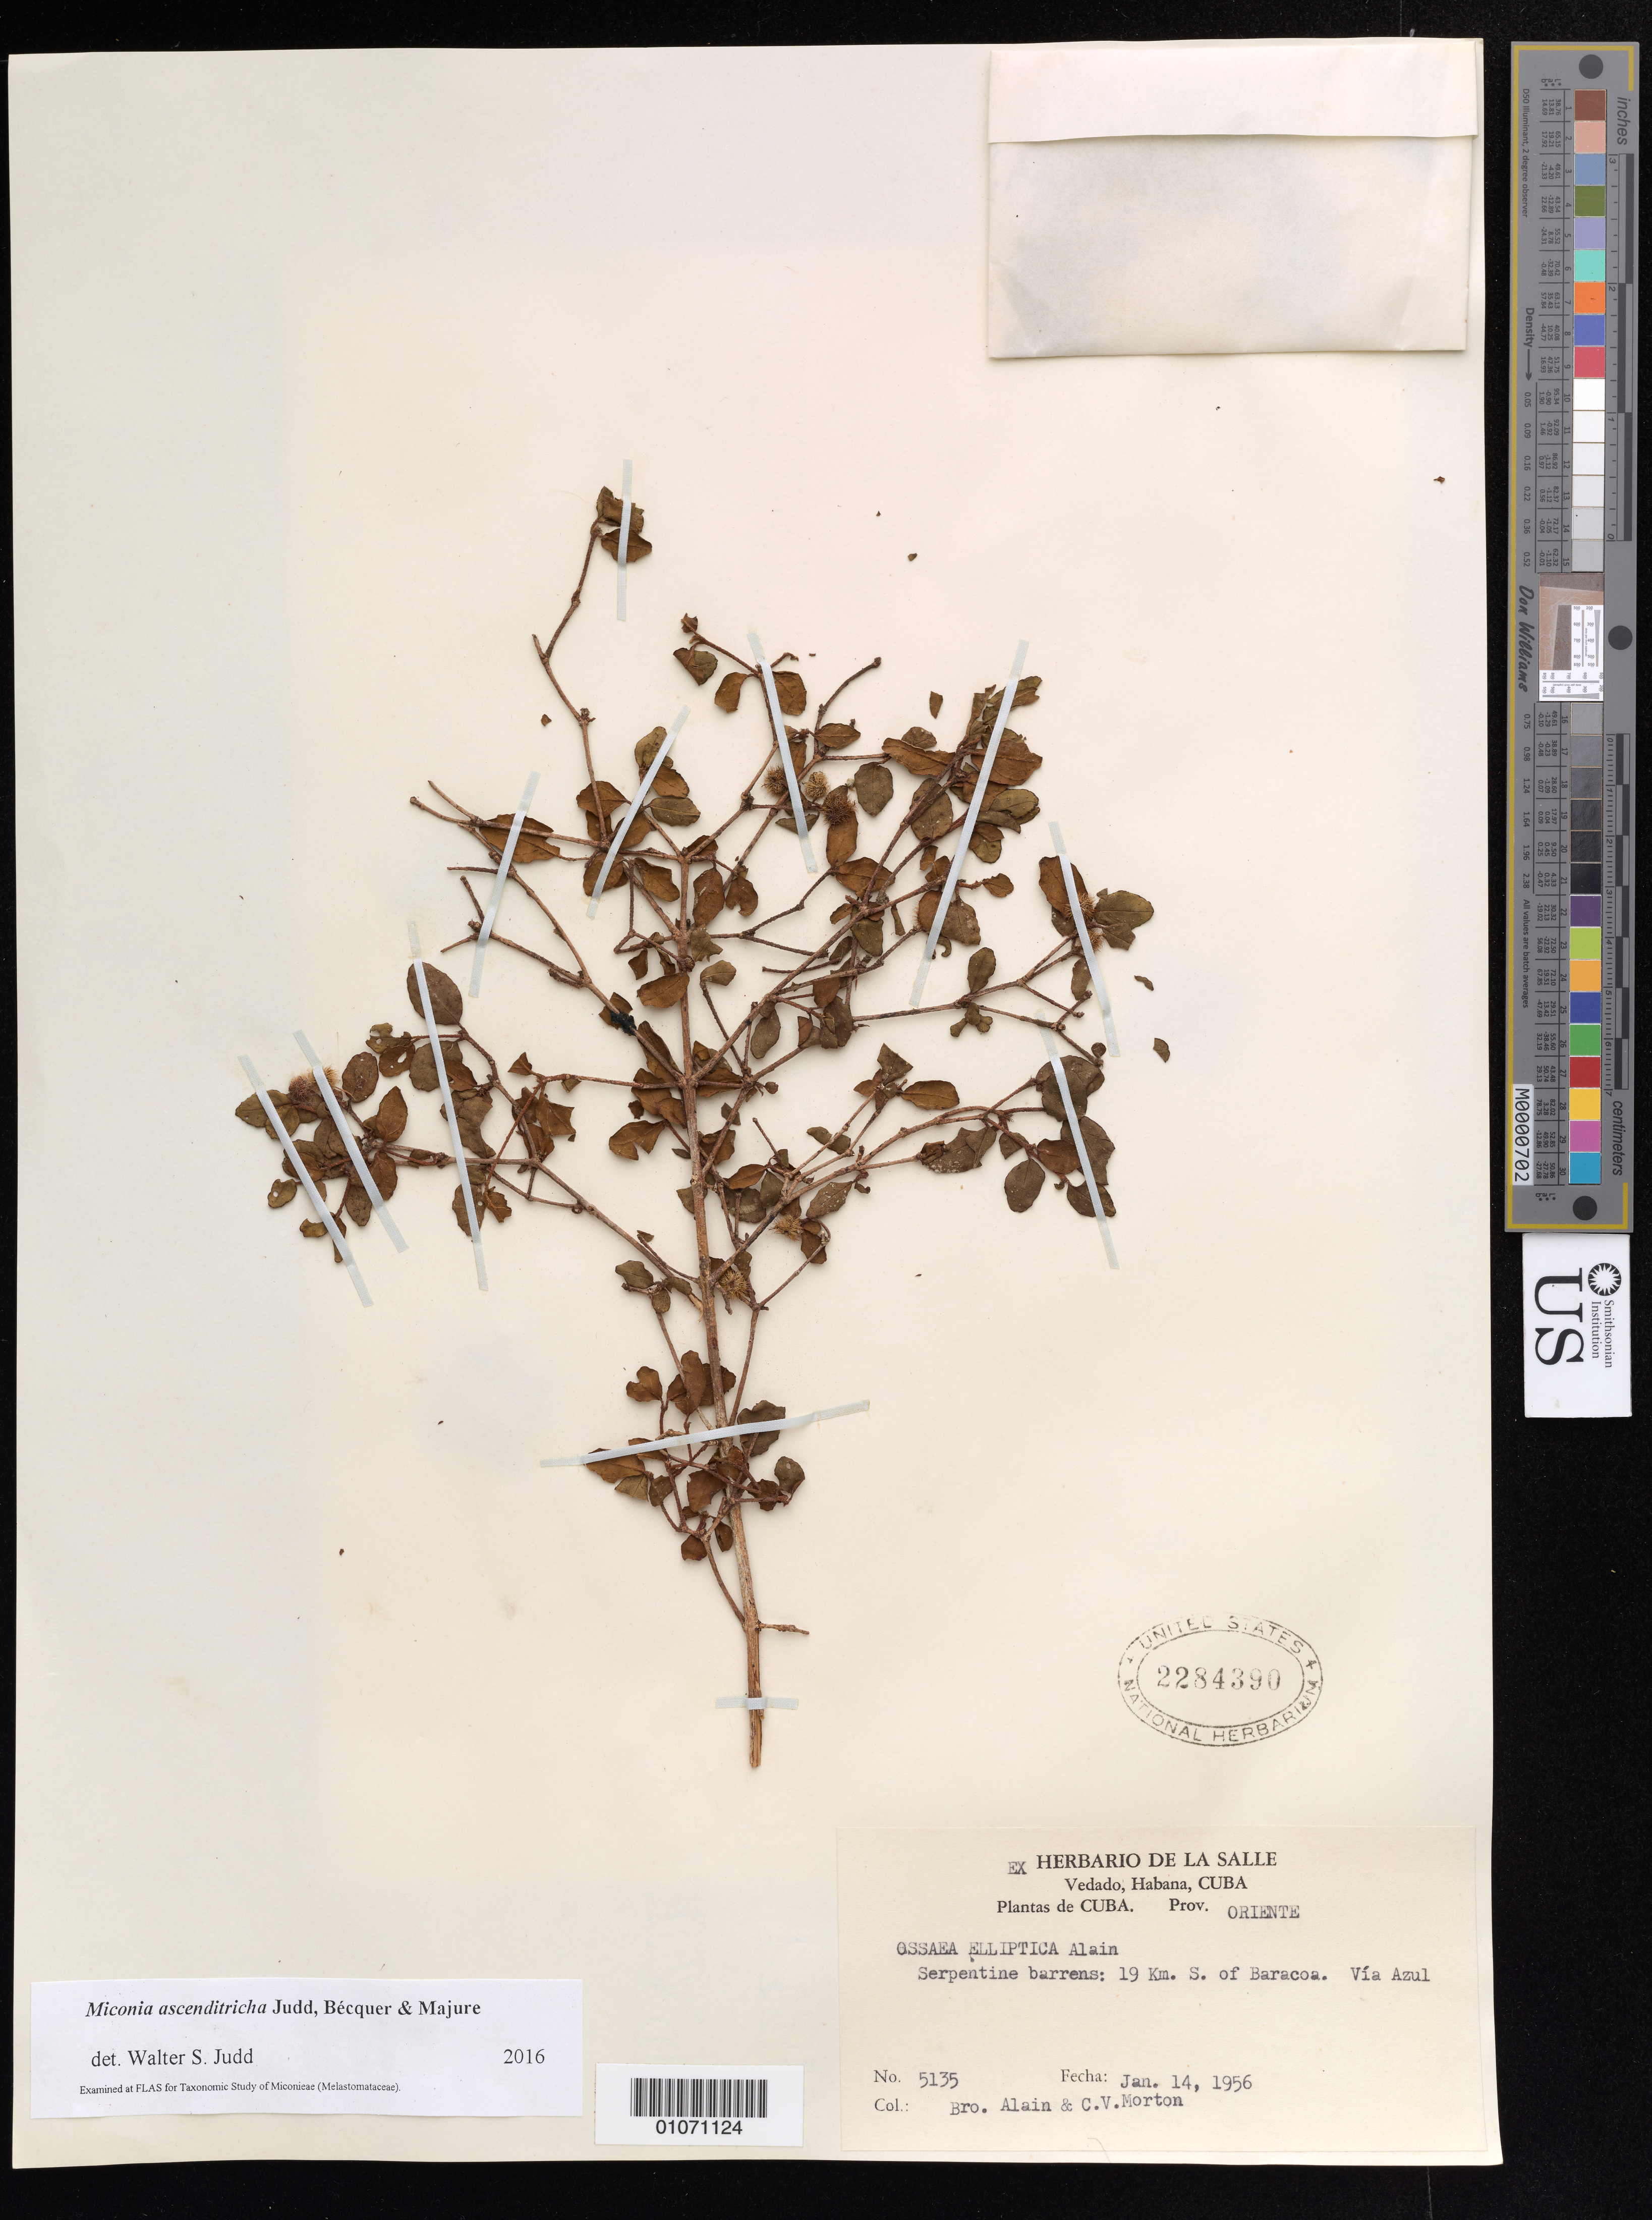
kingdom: Plantae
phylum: Tracheophyta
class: Magnoliopsida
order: Myrtales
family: Melastomataceae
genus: Miconia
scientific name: Miconia ascenditricha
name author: Judd et al.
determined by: Judd, Walter S.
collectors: A. H. Liogier & C. V. Morton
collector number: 5135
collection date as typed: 14 Jan 1956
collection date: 1956-01-14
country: Cuba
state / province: Guantanamo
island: Cuba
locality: Baracoa, 19 km S; Via Azul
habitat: Serpentine barrens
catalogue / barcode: US 2284390